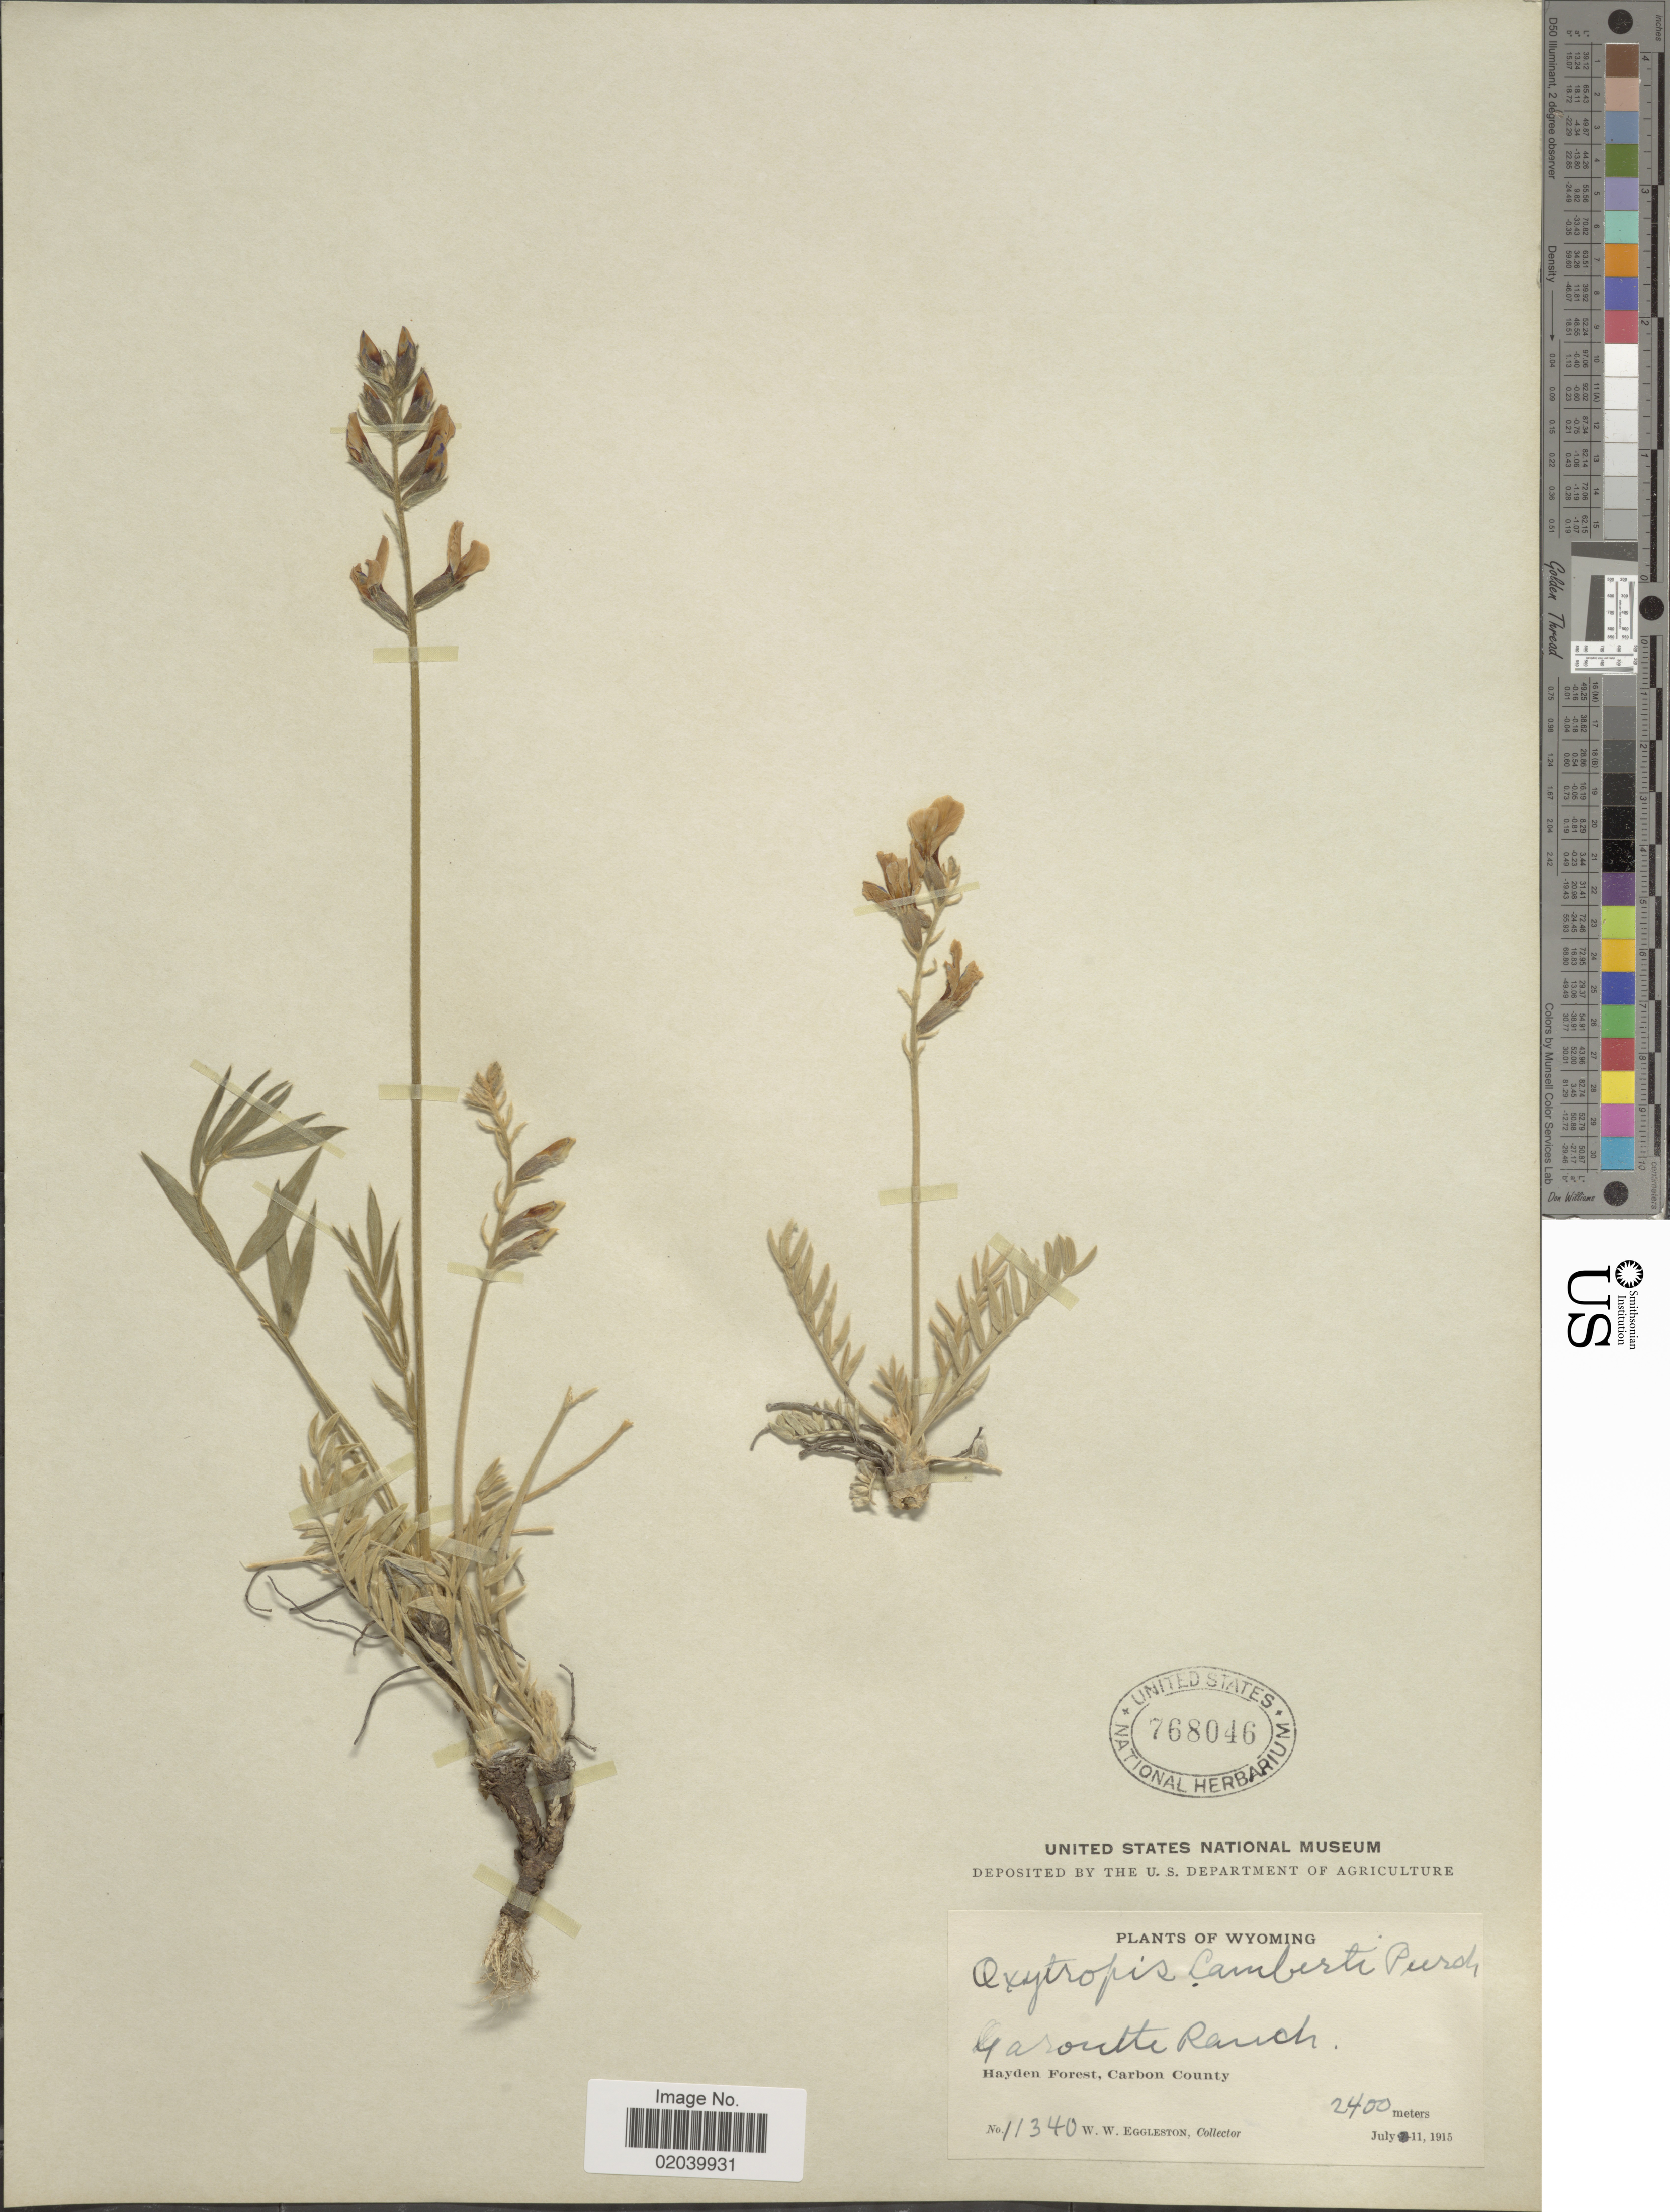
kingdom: Plantae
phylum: Tracheophyta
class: Magnoliopsida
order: Fabales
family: Fabaceae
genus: Oxytropis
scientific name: Oxytropis lambertii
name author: Pursh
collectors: W. W. Eggleston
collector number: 11340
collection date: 1915-07-11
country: United States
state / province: Wyoming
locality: Garoutte Ranch, Hayden Forest, Carbon County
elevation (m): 2400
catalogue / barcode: US 768046